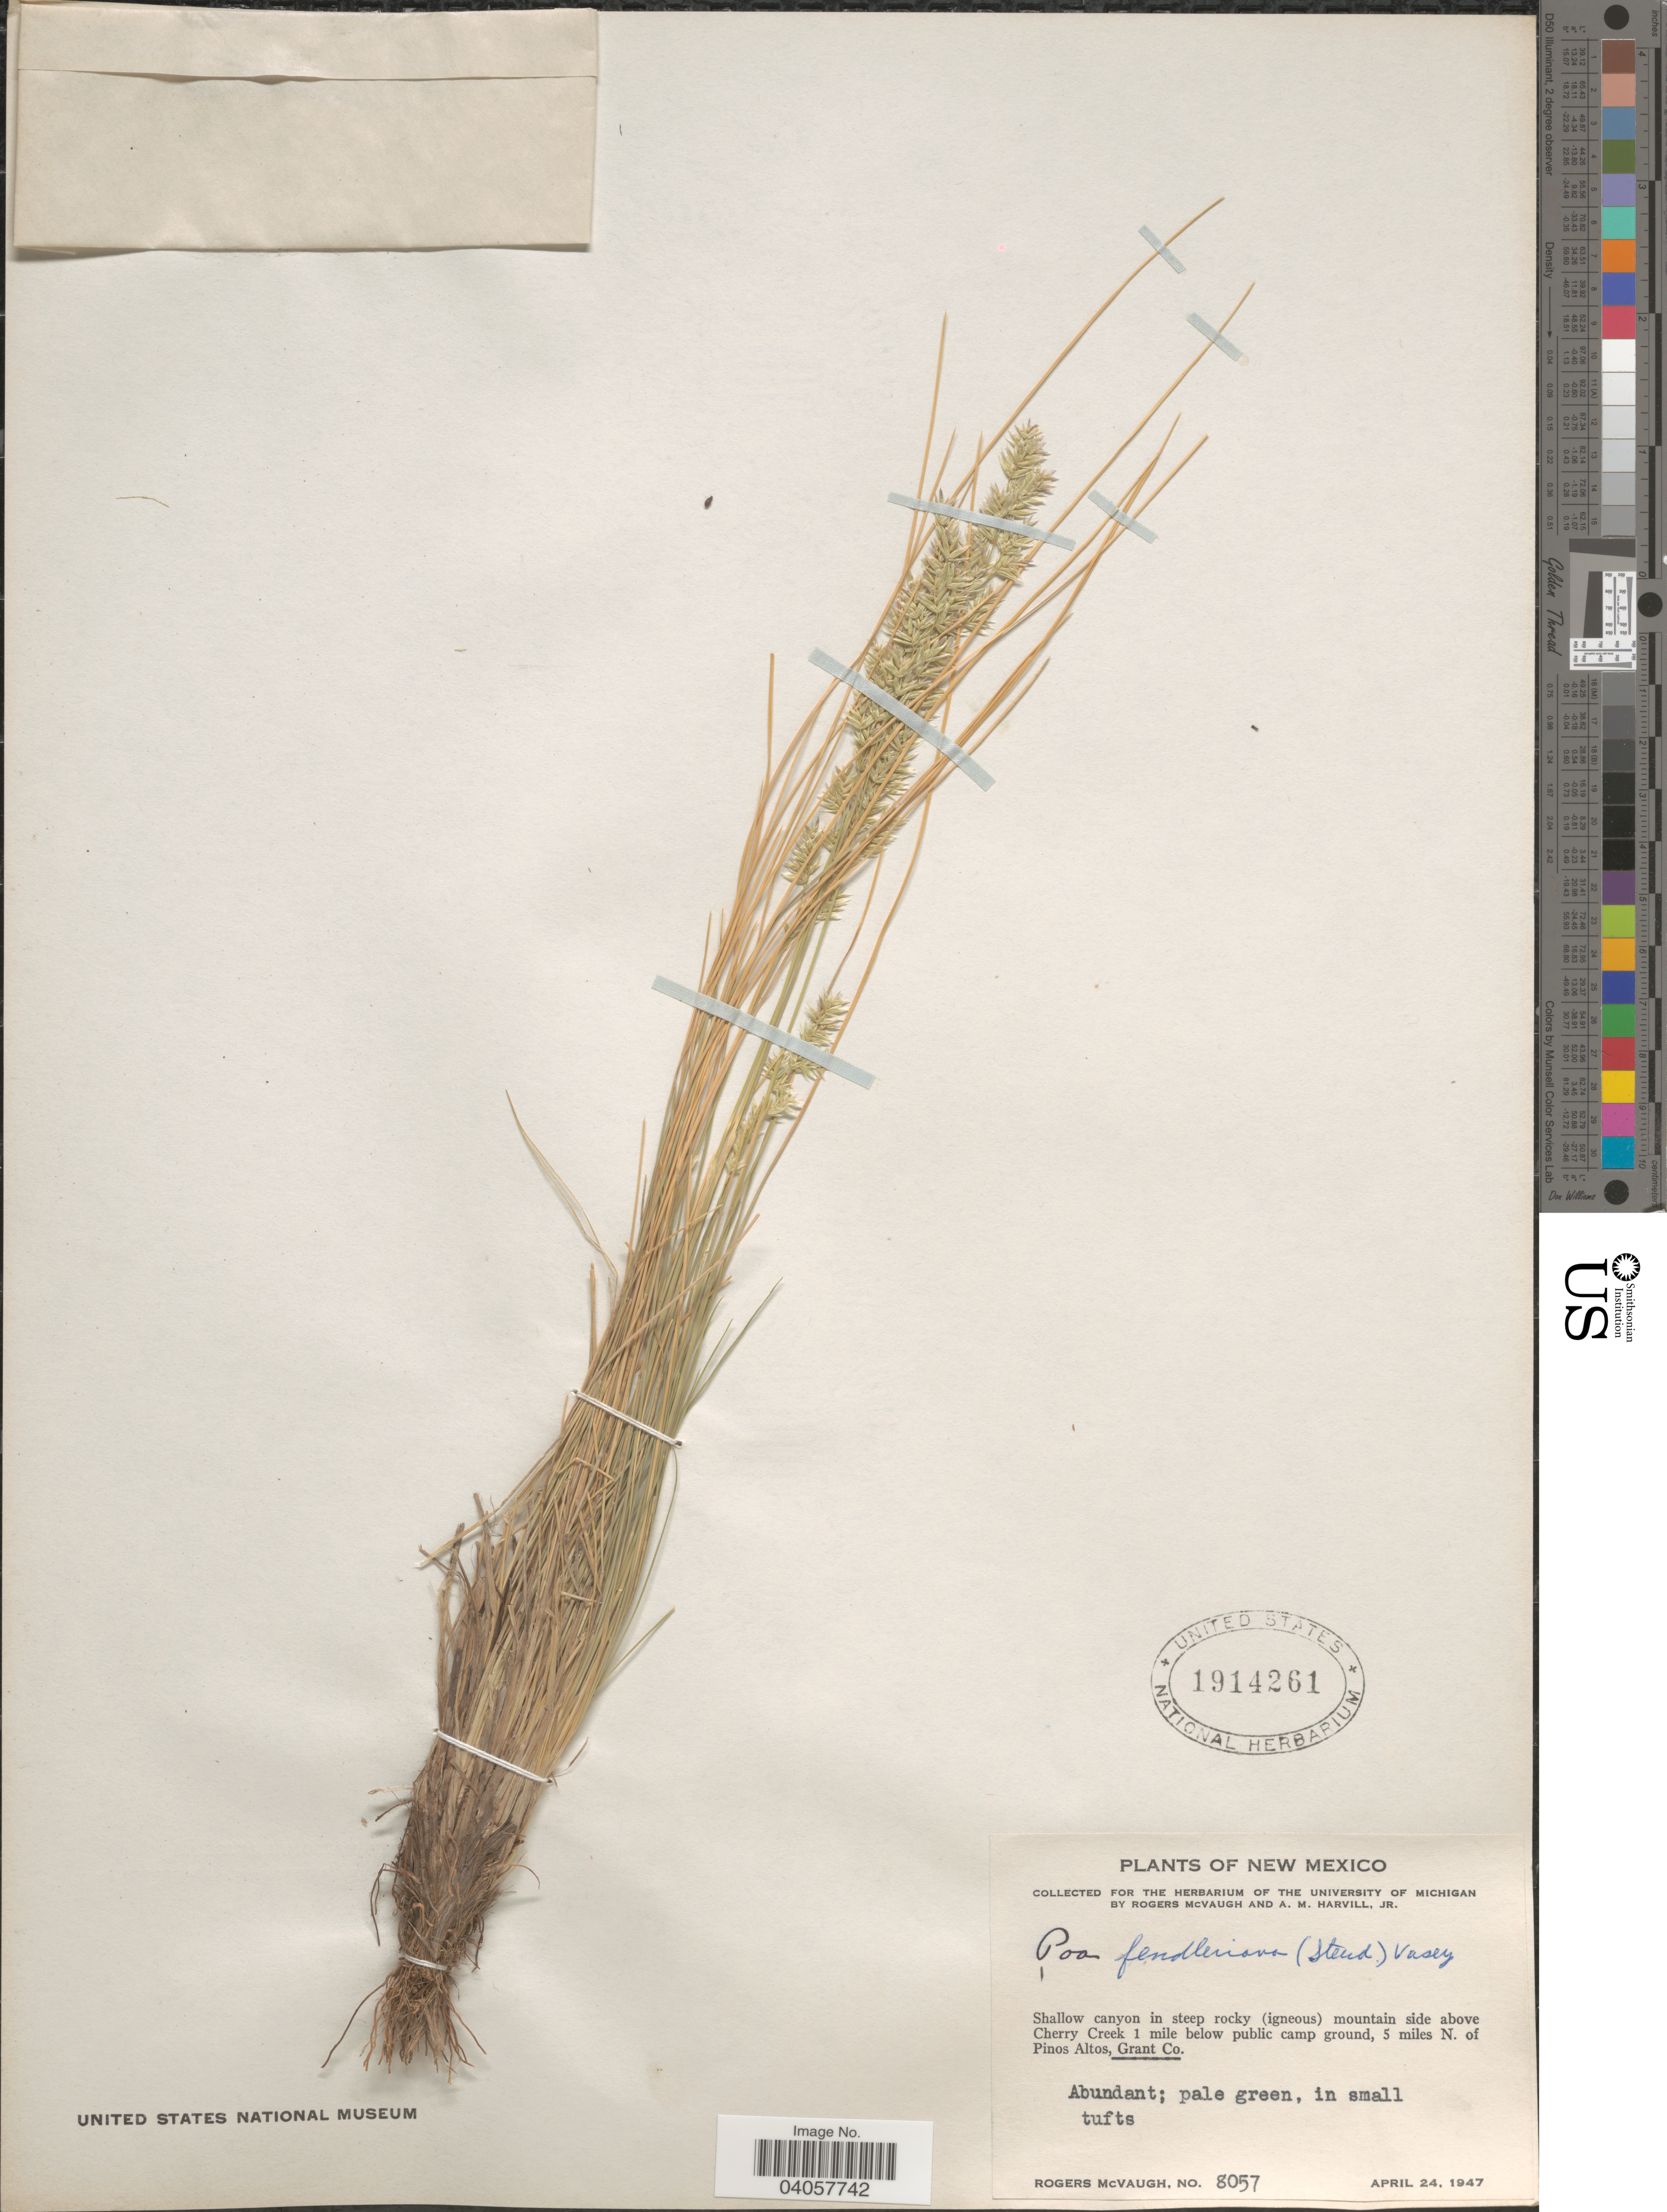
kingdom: Plantae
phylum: Tracheophyta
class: Liliopsida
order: Poales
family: Poaceae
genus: Poa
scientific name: Poa fendleriana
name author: (Steud.) Vasey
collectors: R. McVaugh & A. Harvill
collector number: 8057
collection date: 1947-04-24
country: United States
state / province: New Mexico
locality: Mountain side above Cherry Creek 1 mile below public camp ground, 5 miles N. of Pinos Altos, Grant Co.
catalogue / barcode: US 1914261